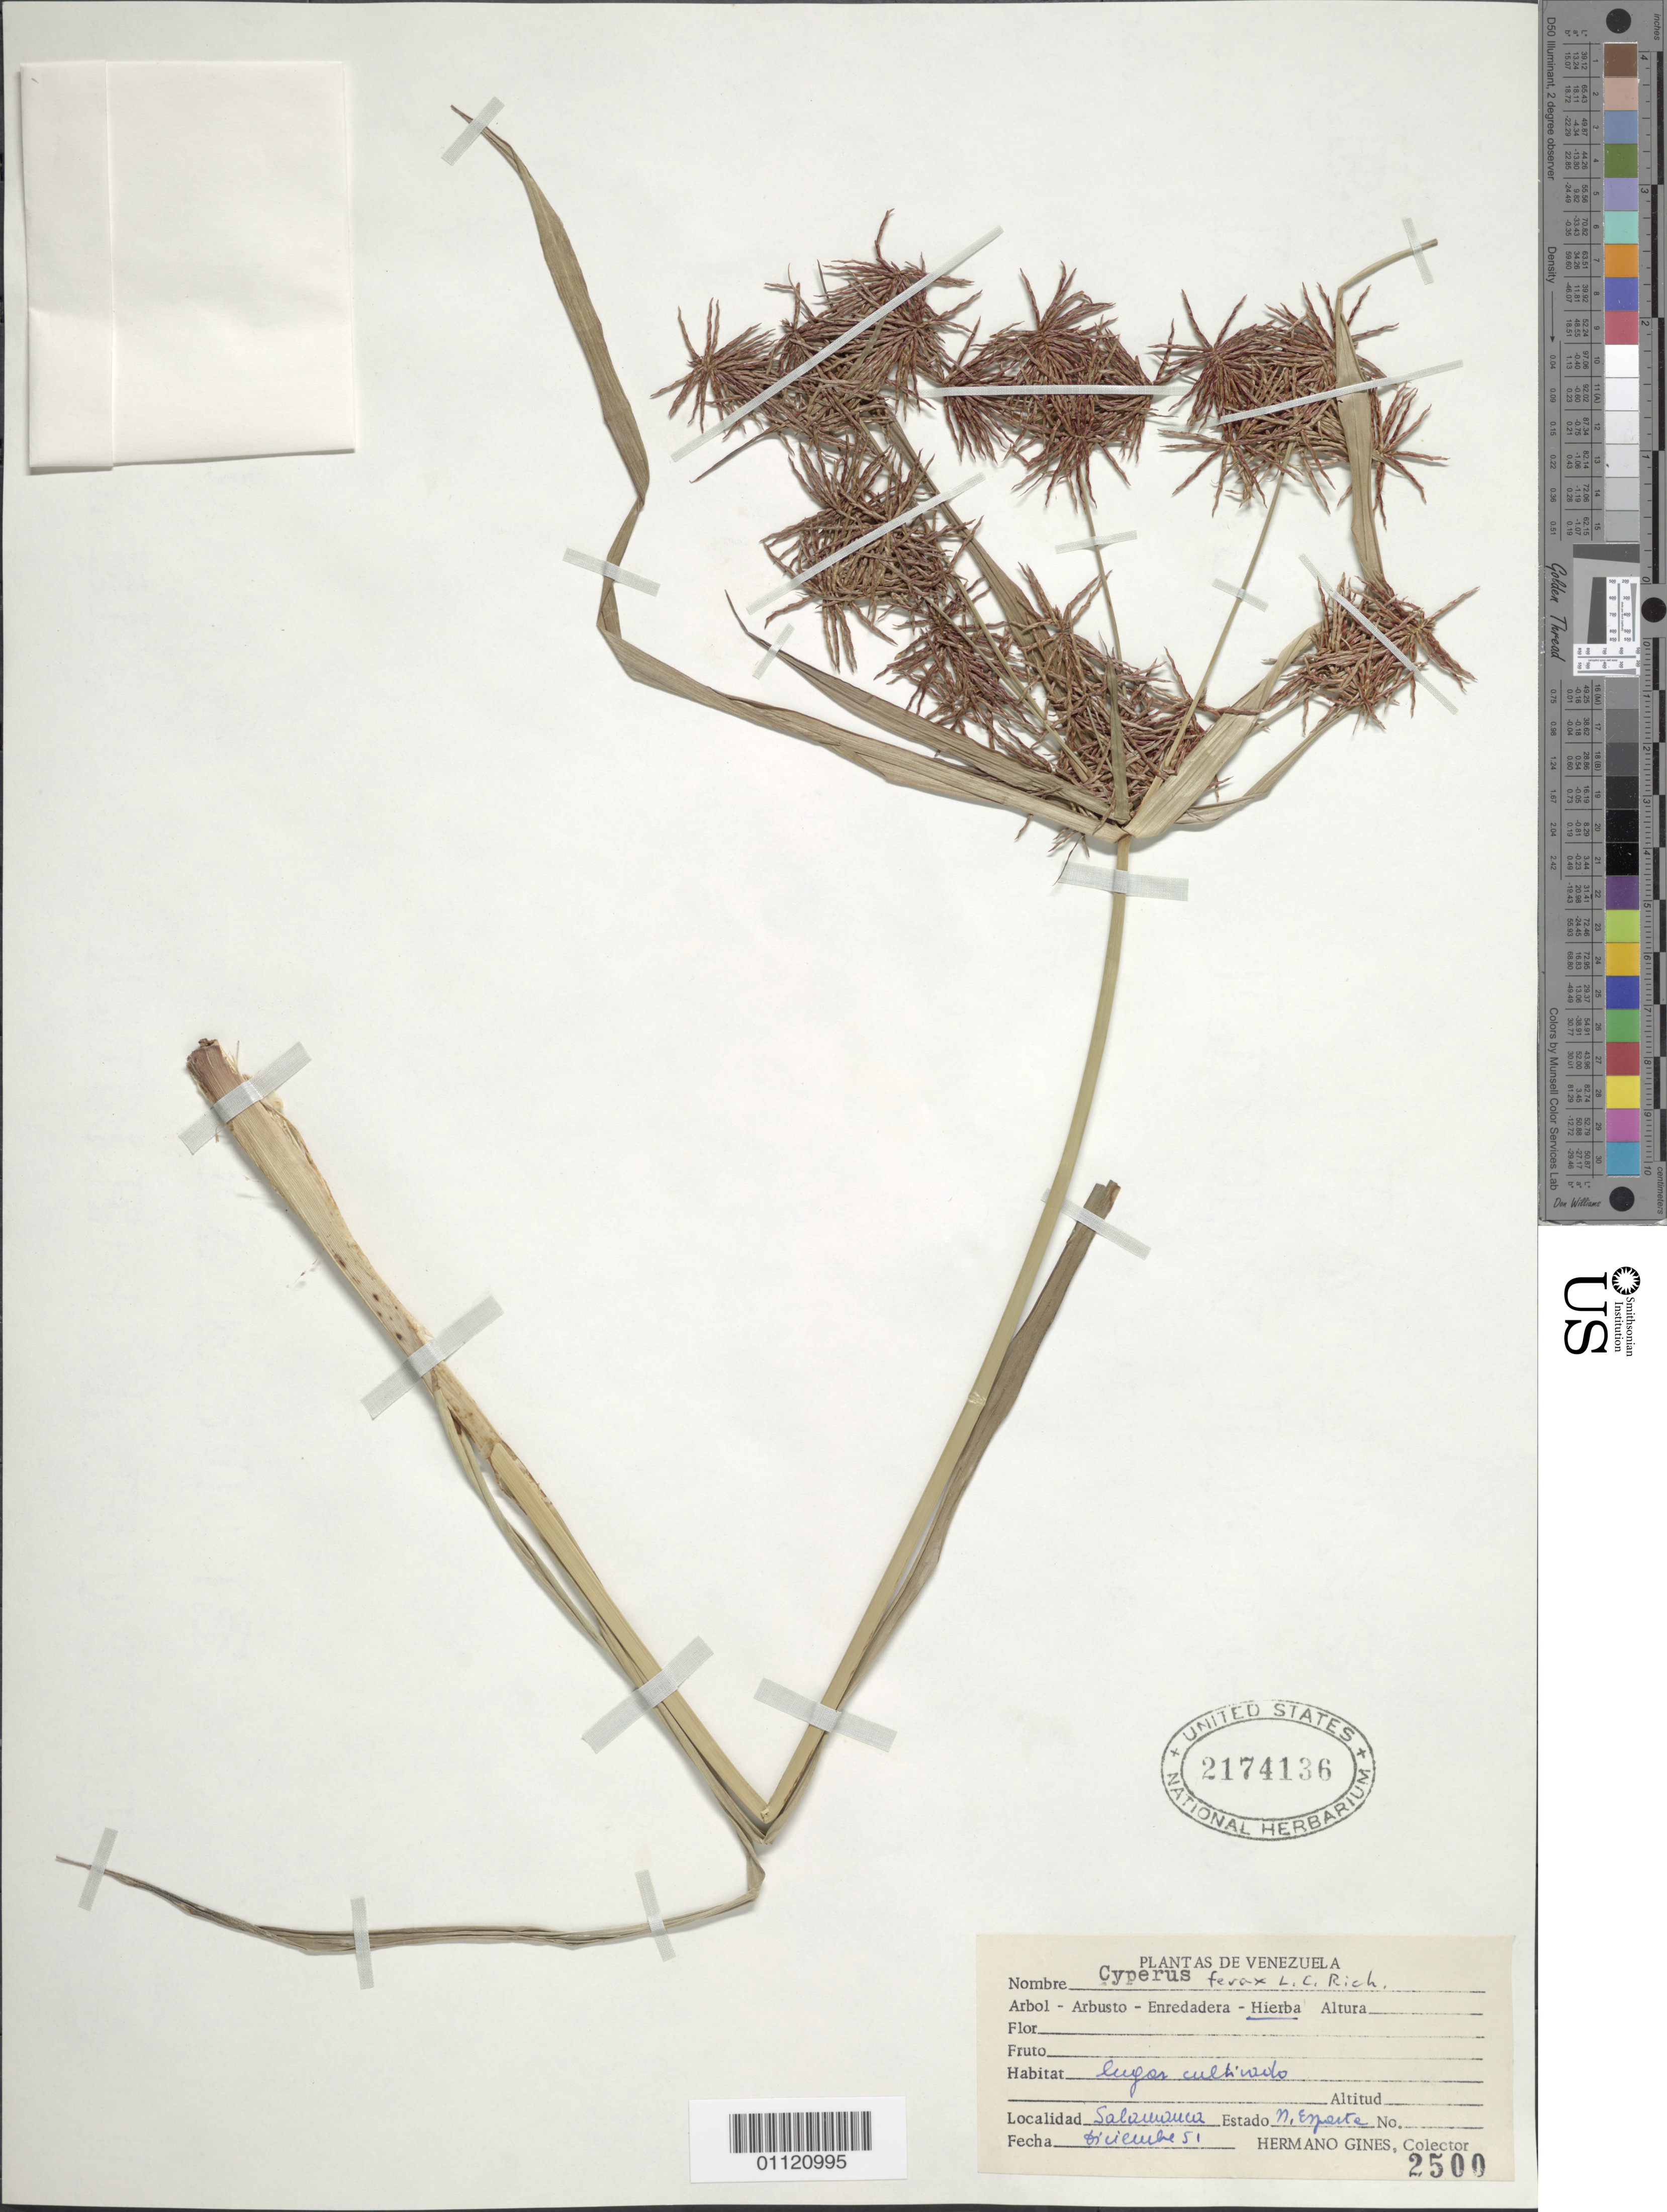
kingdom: Plantae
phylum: Tracheophyta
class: Liliopsida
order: Poales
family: Cyperaceae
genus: Cyperus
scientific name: Cyperus odoratus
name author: L.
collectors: Bro. Gines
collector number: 2500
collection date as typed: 01 Dec 1951 to 31 Dec 1951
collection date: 1951-12-01/1951-12-31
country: Venezuela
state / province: Nueva Esparta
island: Margarita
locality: Salamanca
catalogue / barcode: US 2174136